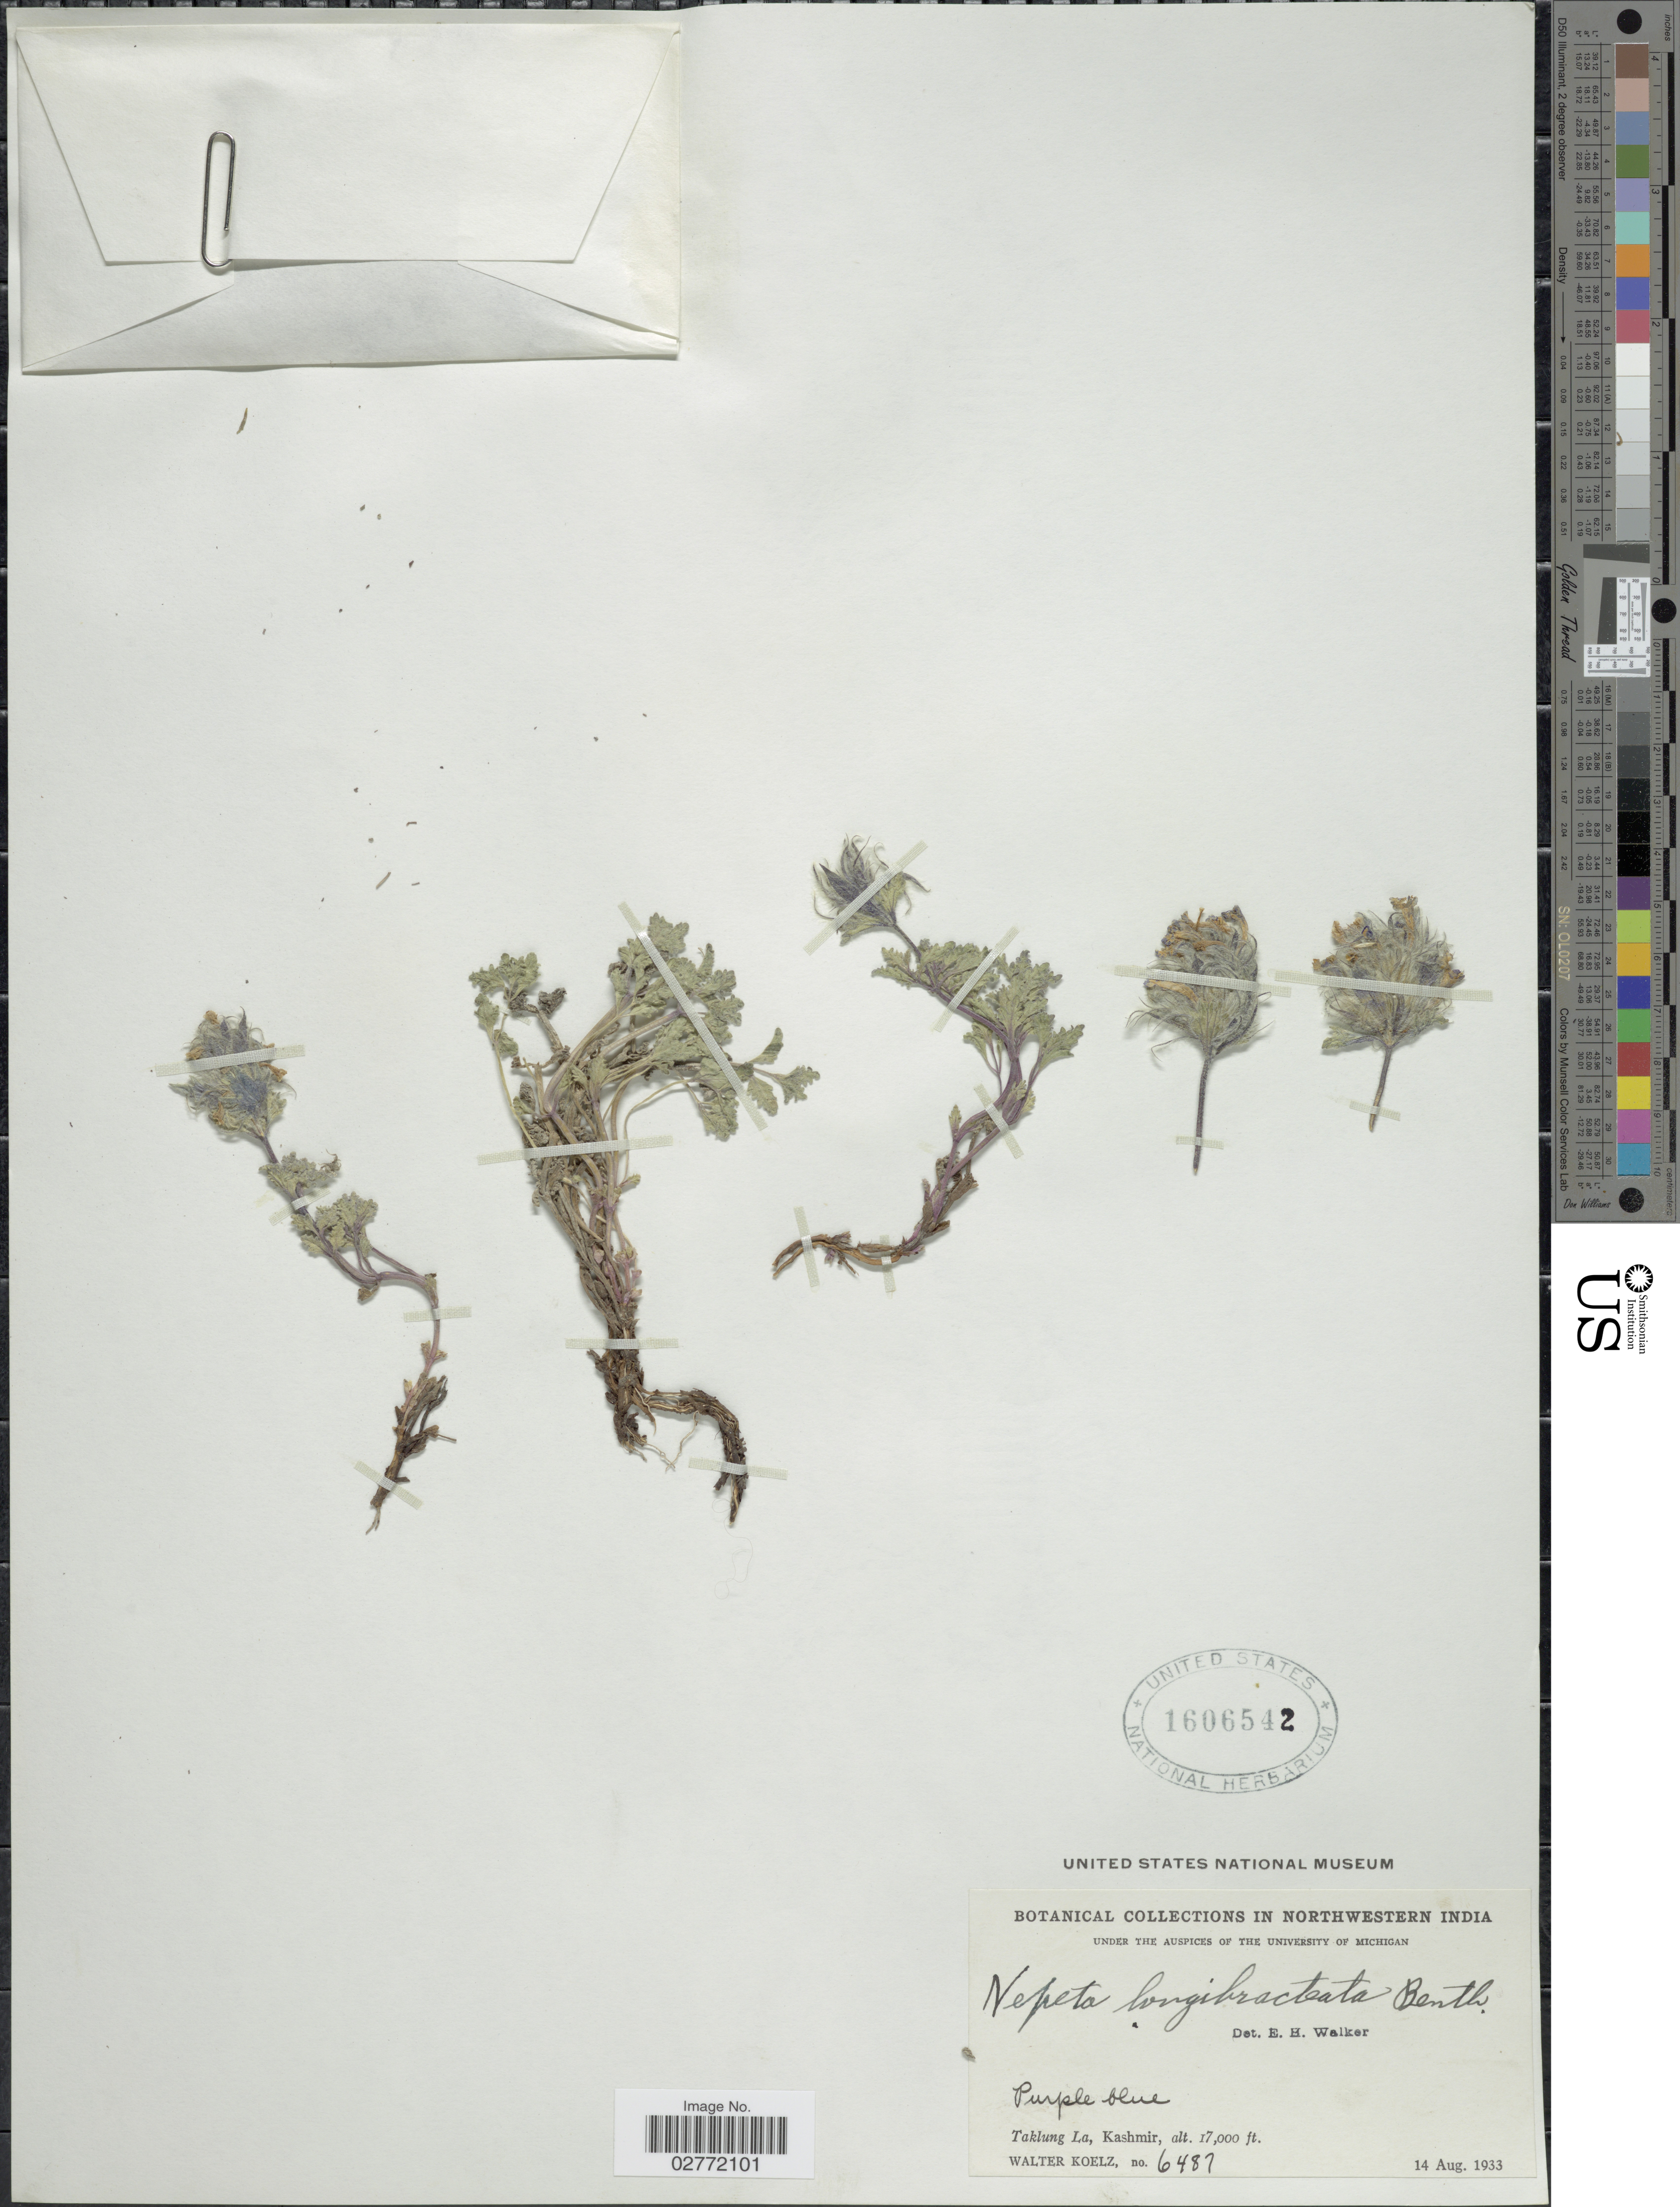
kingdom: Plantae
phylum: Tracheophyta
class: Magnoliopsida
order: Lamiales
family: Lamiaceae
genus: Nepeta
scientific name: Nepeta longibracteata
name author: Benth.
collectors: W. N. Koelz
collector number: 6487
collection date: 1933-08-14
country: India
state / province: Jammu and Kashmir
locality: Northwestern India, Taklung La, Kashmir.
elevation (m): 5182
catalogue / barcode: US 1606542